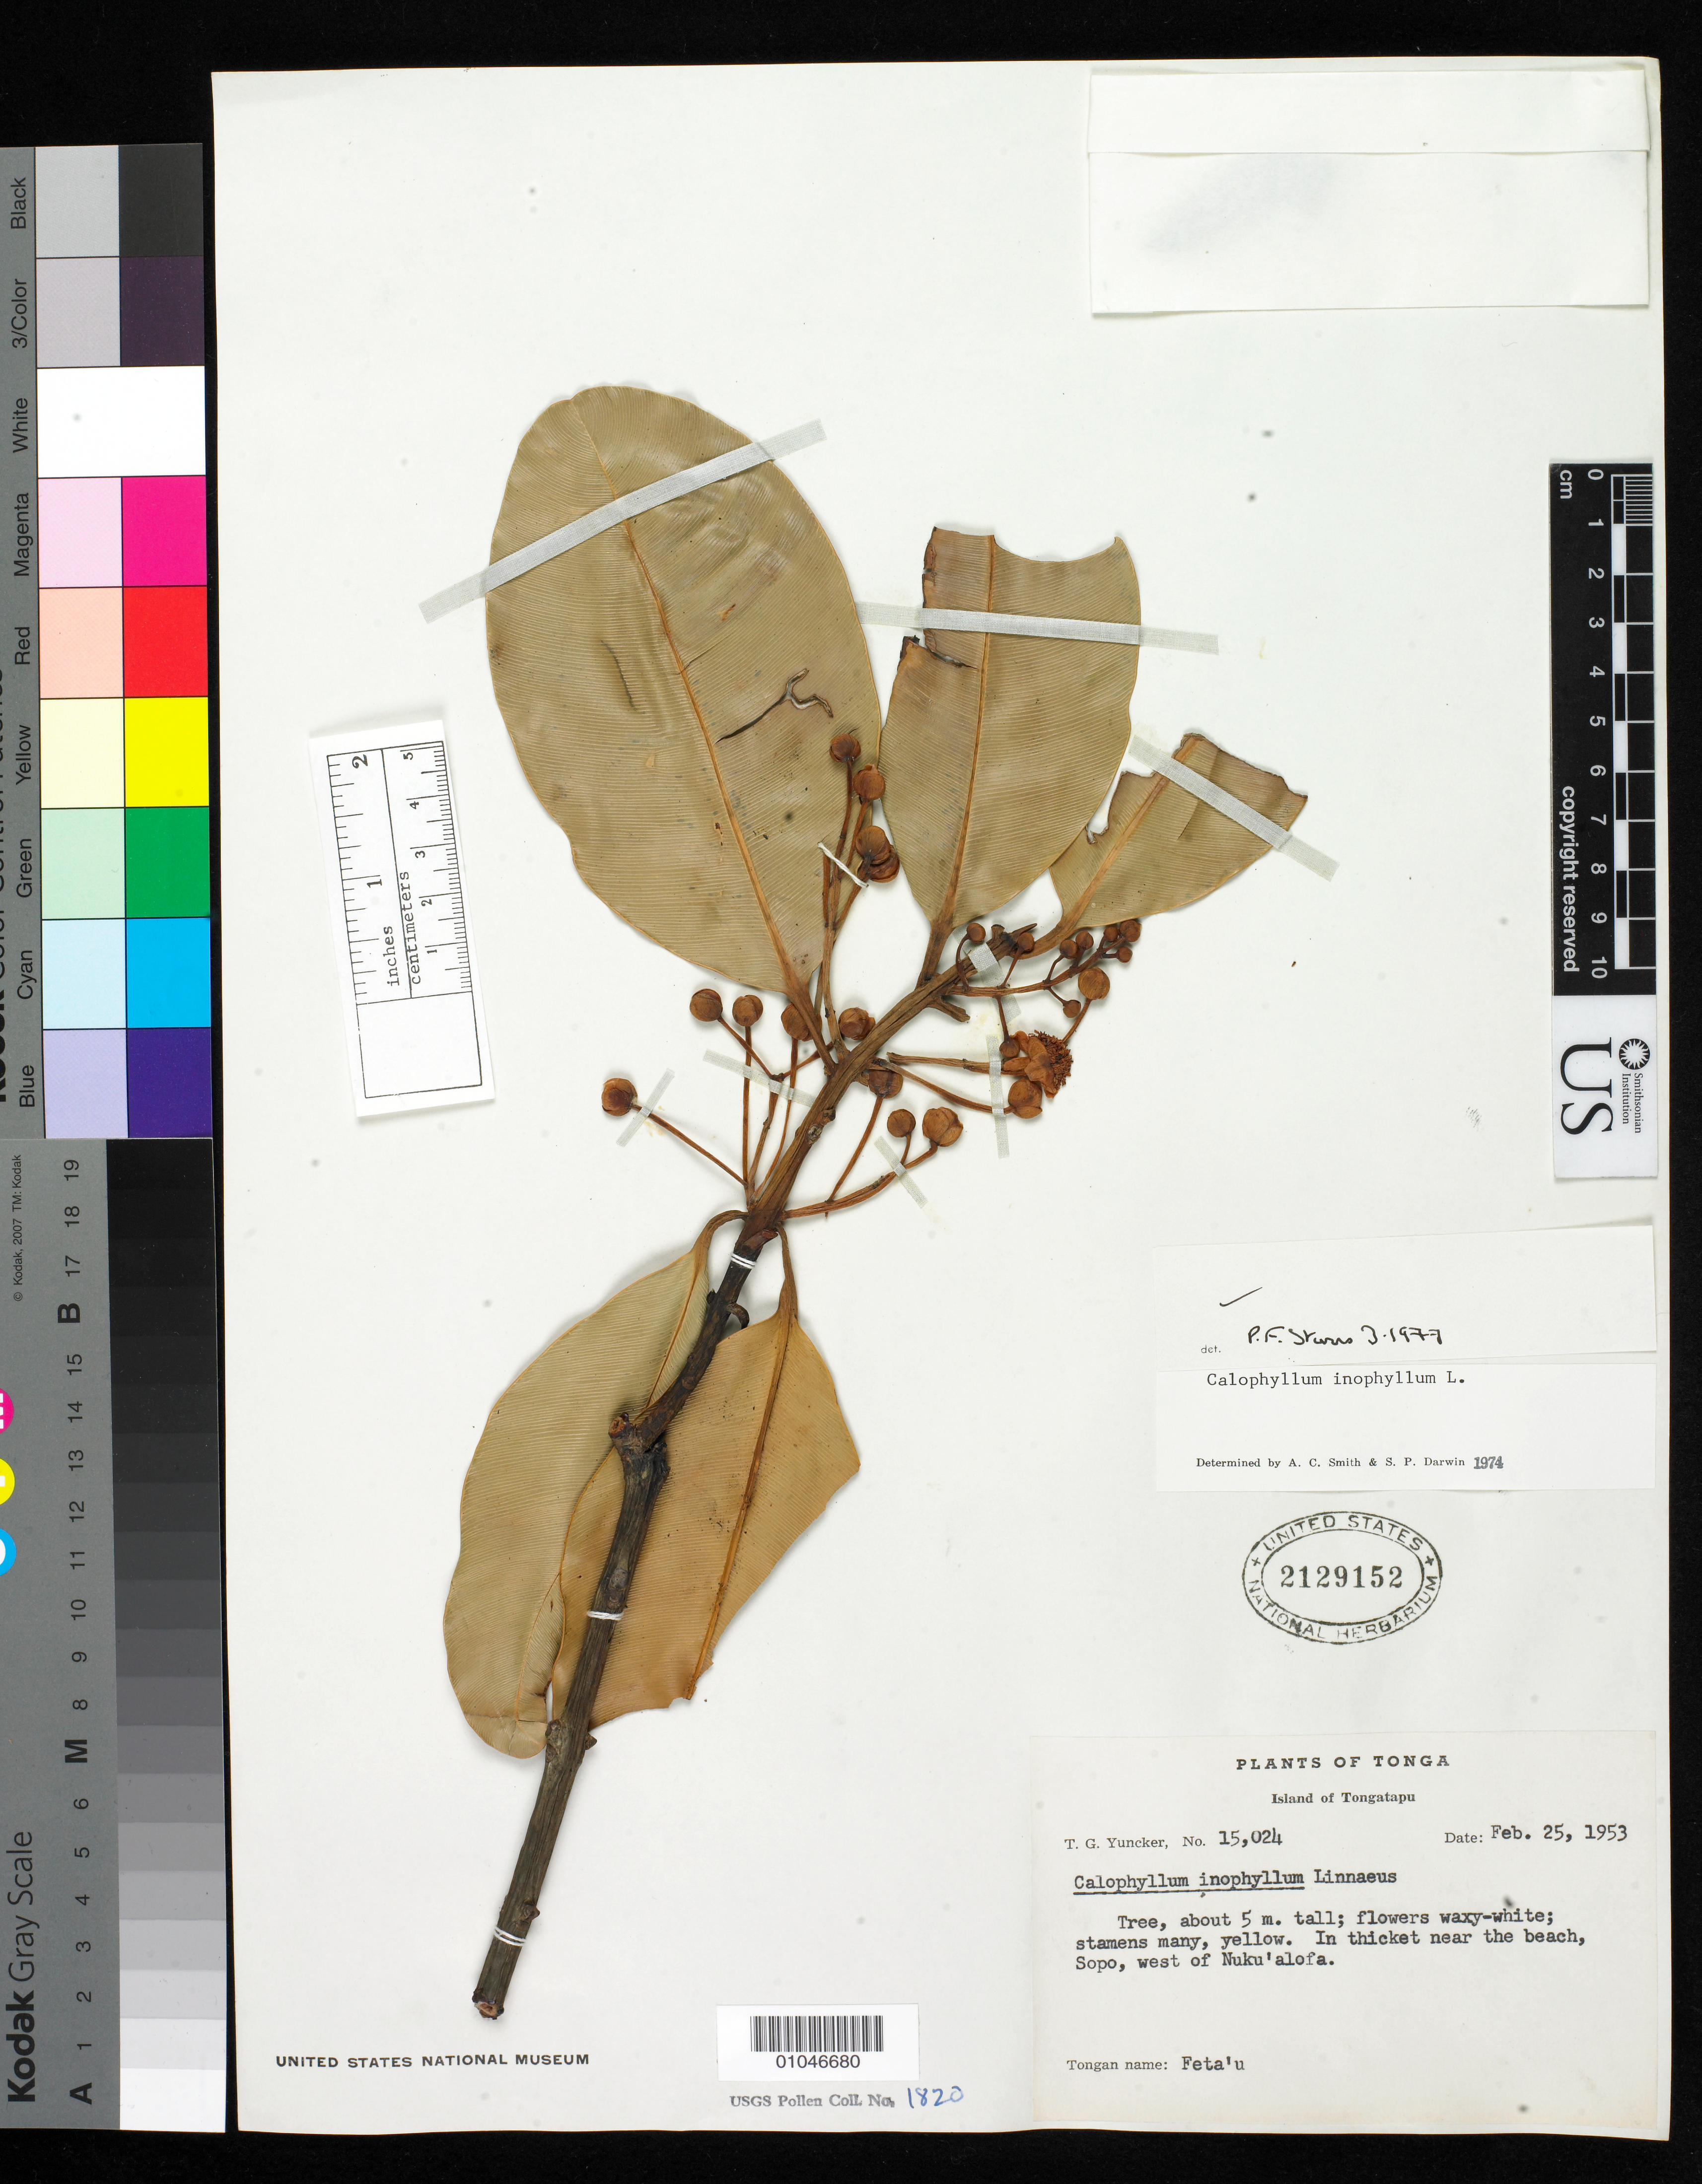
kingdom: Plantae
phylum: Tracheophyta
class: Magnoliopsida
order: Malpighiales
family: Calophyllaceae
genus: Calophyllum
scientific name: Calophyllum inophyllum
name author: L.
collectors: T. G. Yuncker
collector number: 15024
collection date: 1953-02-25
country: Tonga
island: Tongatapu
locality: In thicket near the beach, Sopo, west of Nuku'alofa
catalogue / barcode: US 2129152